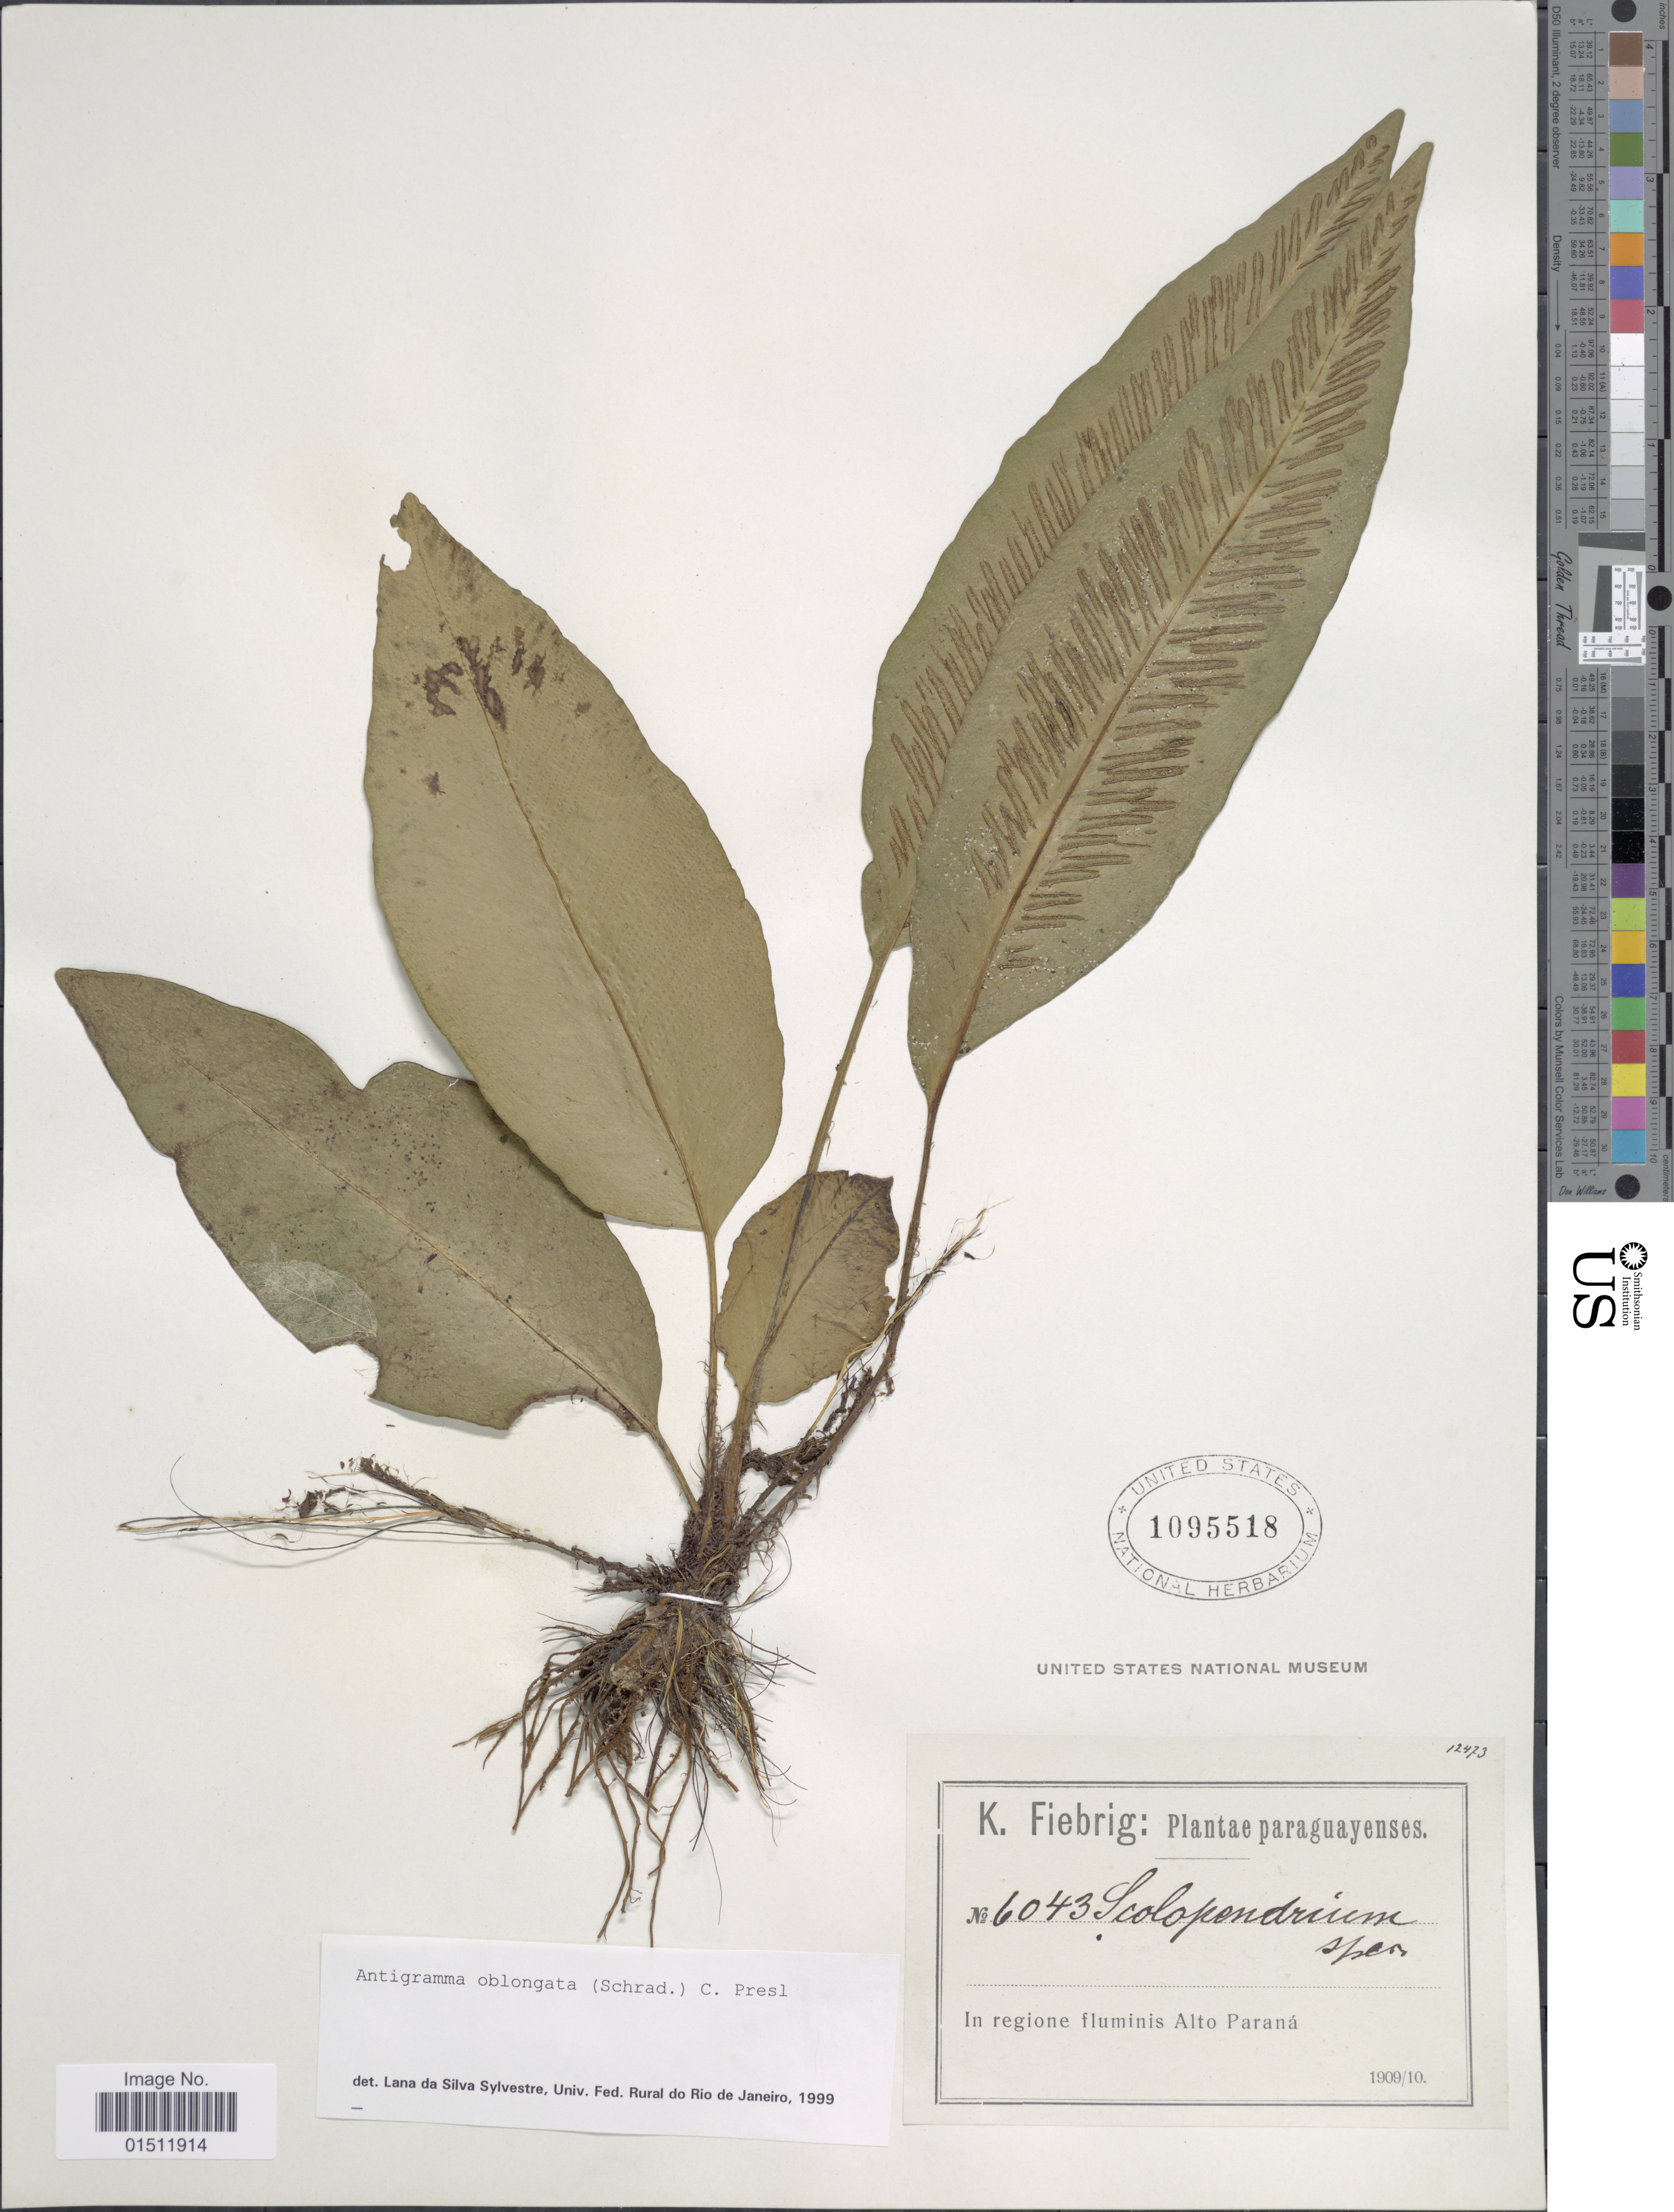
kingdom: Plantae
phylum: Tracheophyta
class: Polypodiopsida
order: Polypodiales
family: Aspleniaceae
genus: Asplenium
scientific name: Asplenium oblongatum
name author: Mett.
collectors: K. Fiebrig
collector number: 6043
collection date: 1909/1910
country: Paraguay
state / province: Alto Parana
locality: Paraguayenses. In regione fkuminis Alto Parana.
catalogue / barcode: US 1095518